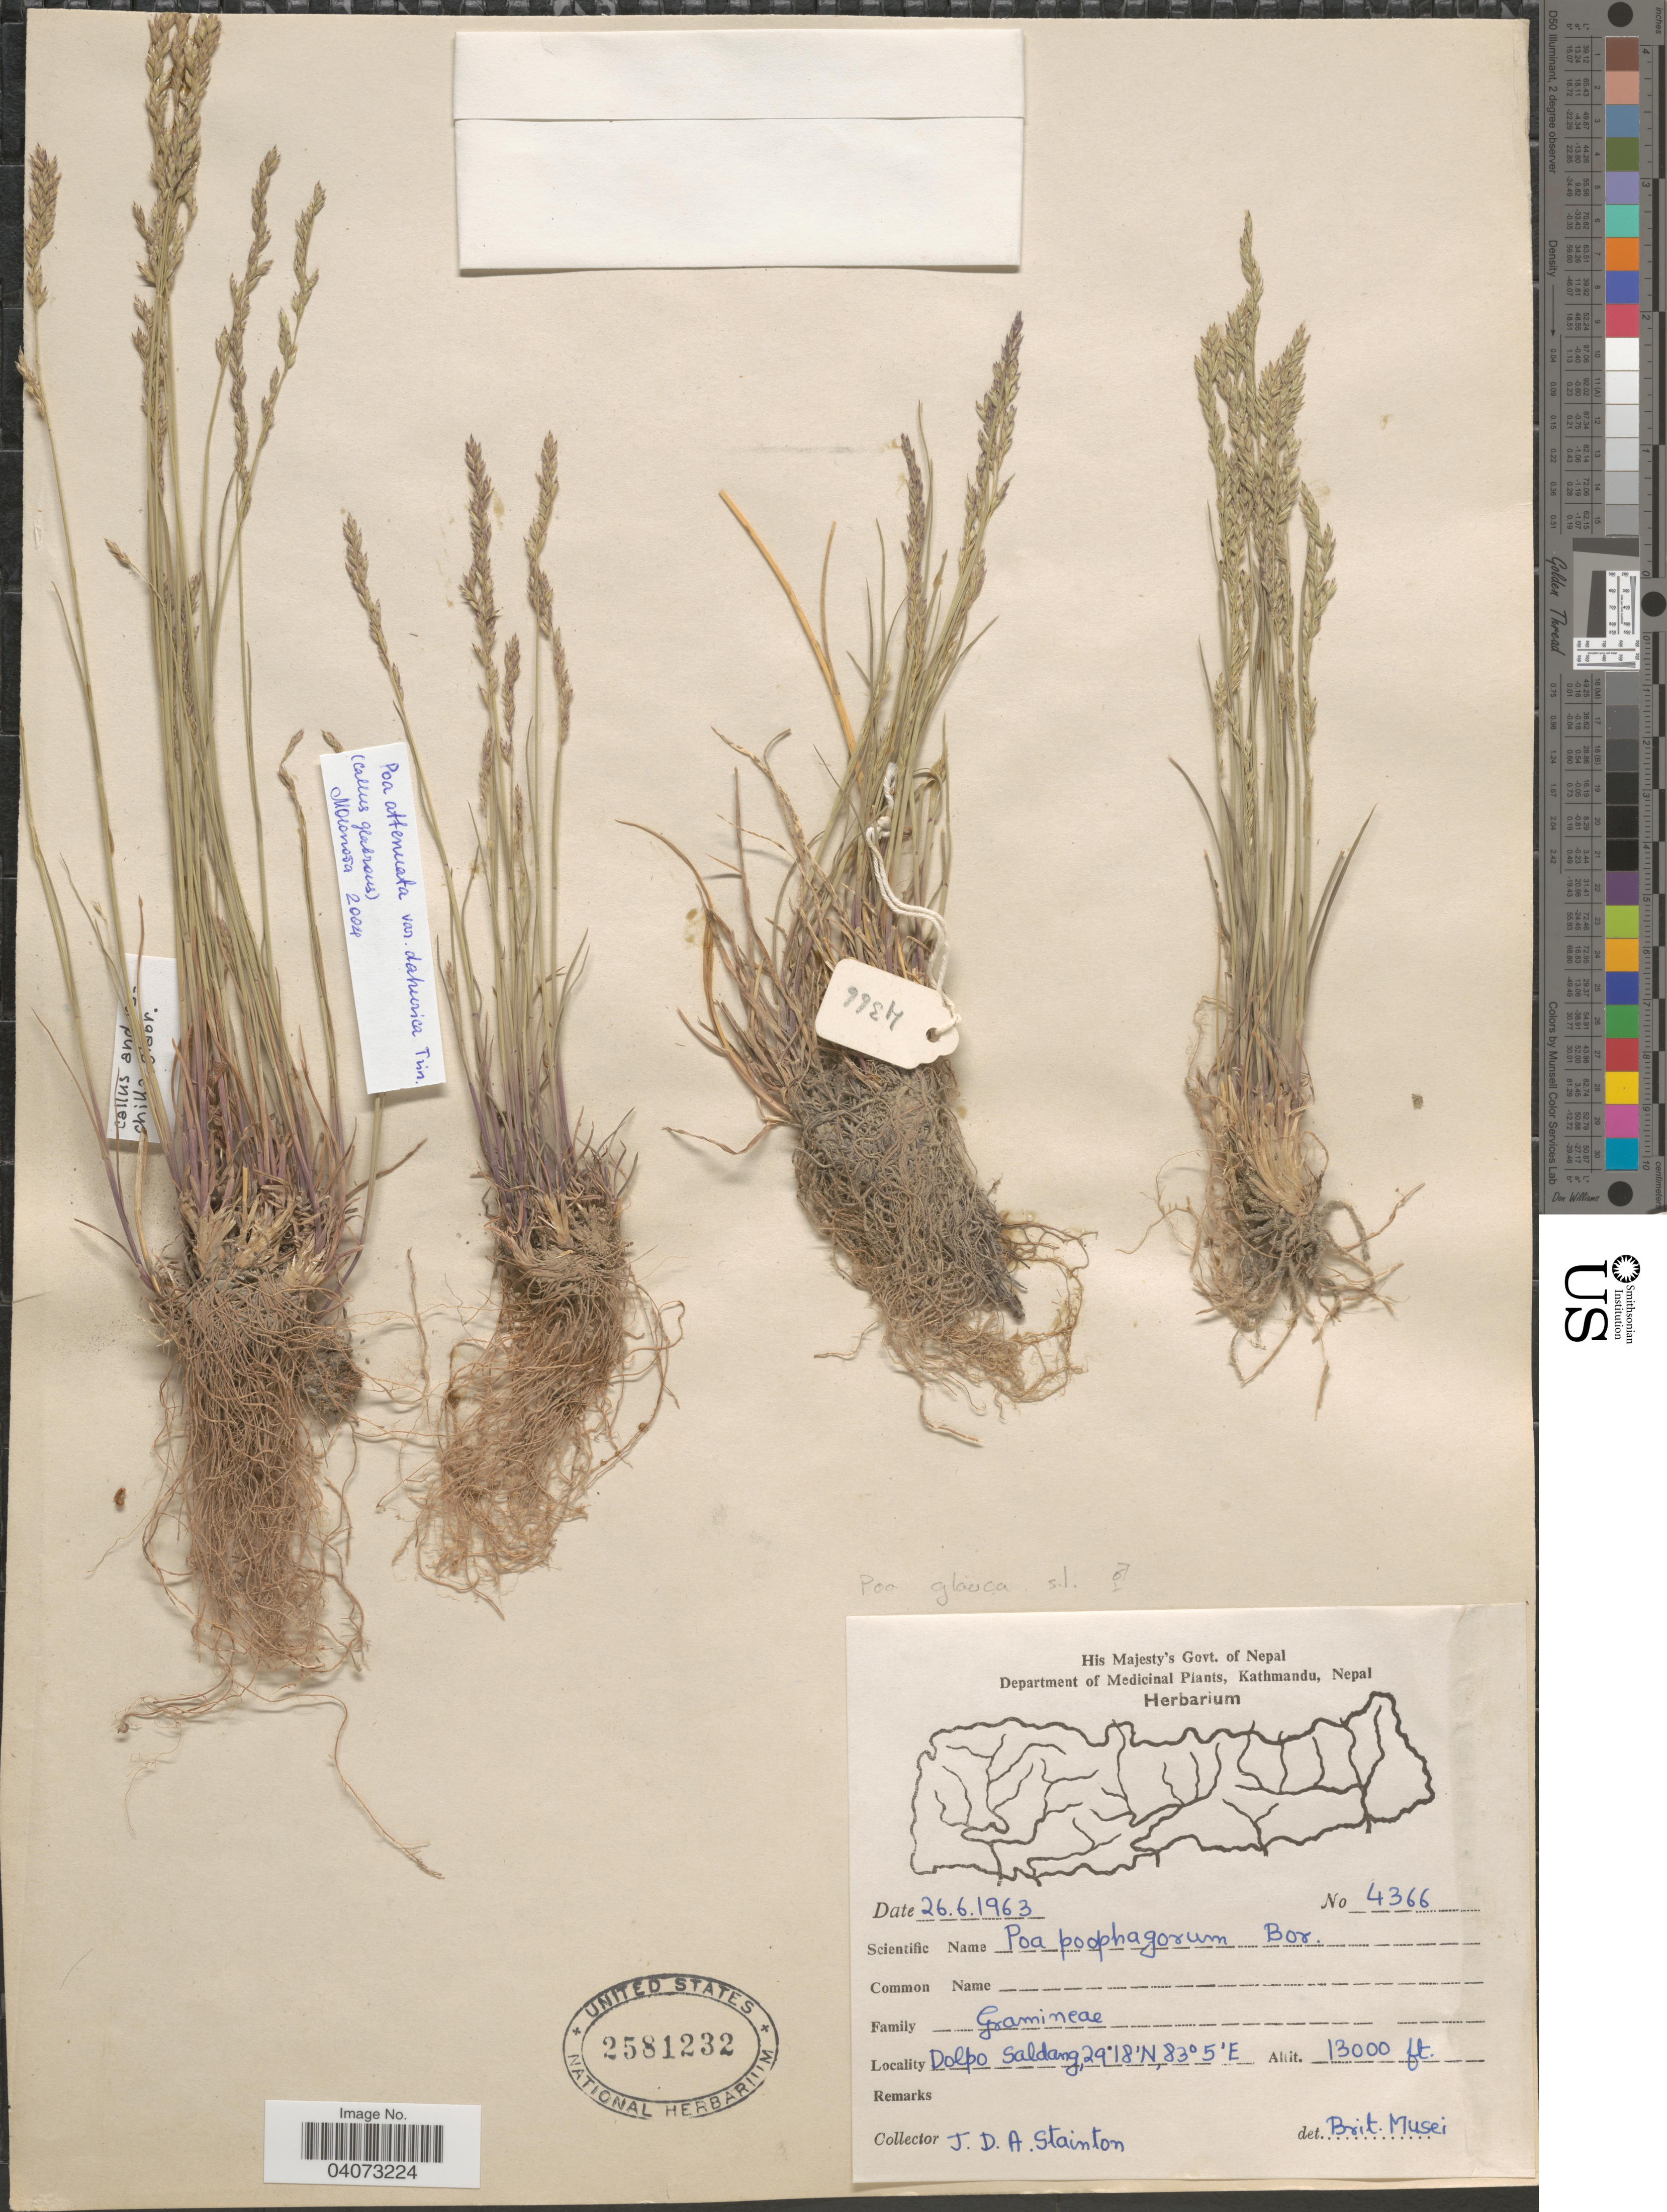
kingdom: Plantae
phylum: Tracheophyta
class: Liliopsida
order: Poales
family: Poaceae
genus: Poa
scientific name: Poa attenuata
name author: Trin.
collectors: J. Stainton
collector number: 43966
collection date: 1963-06-26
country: Nepal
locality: Dolpo Saldang.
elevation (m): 3962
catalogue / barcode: US 2581232